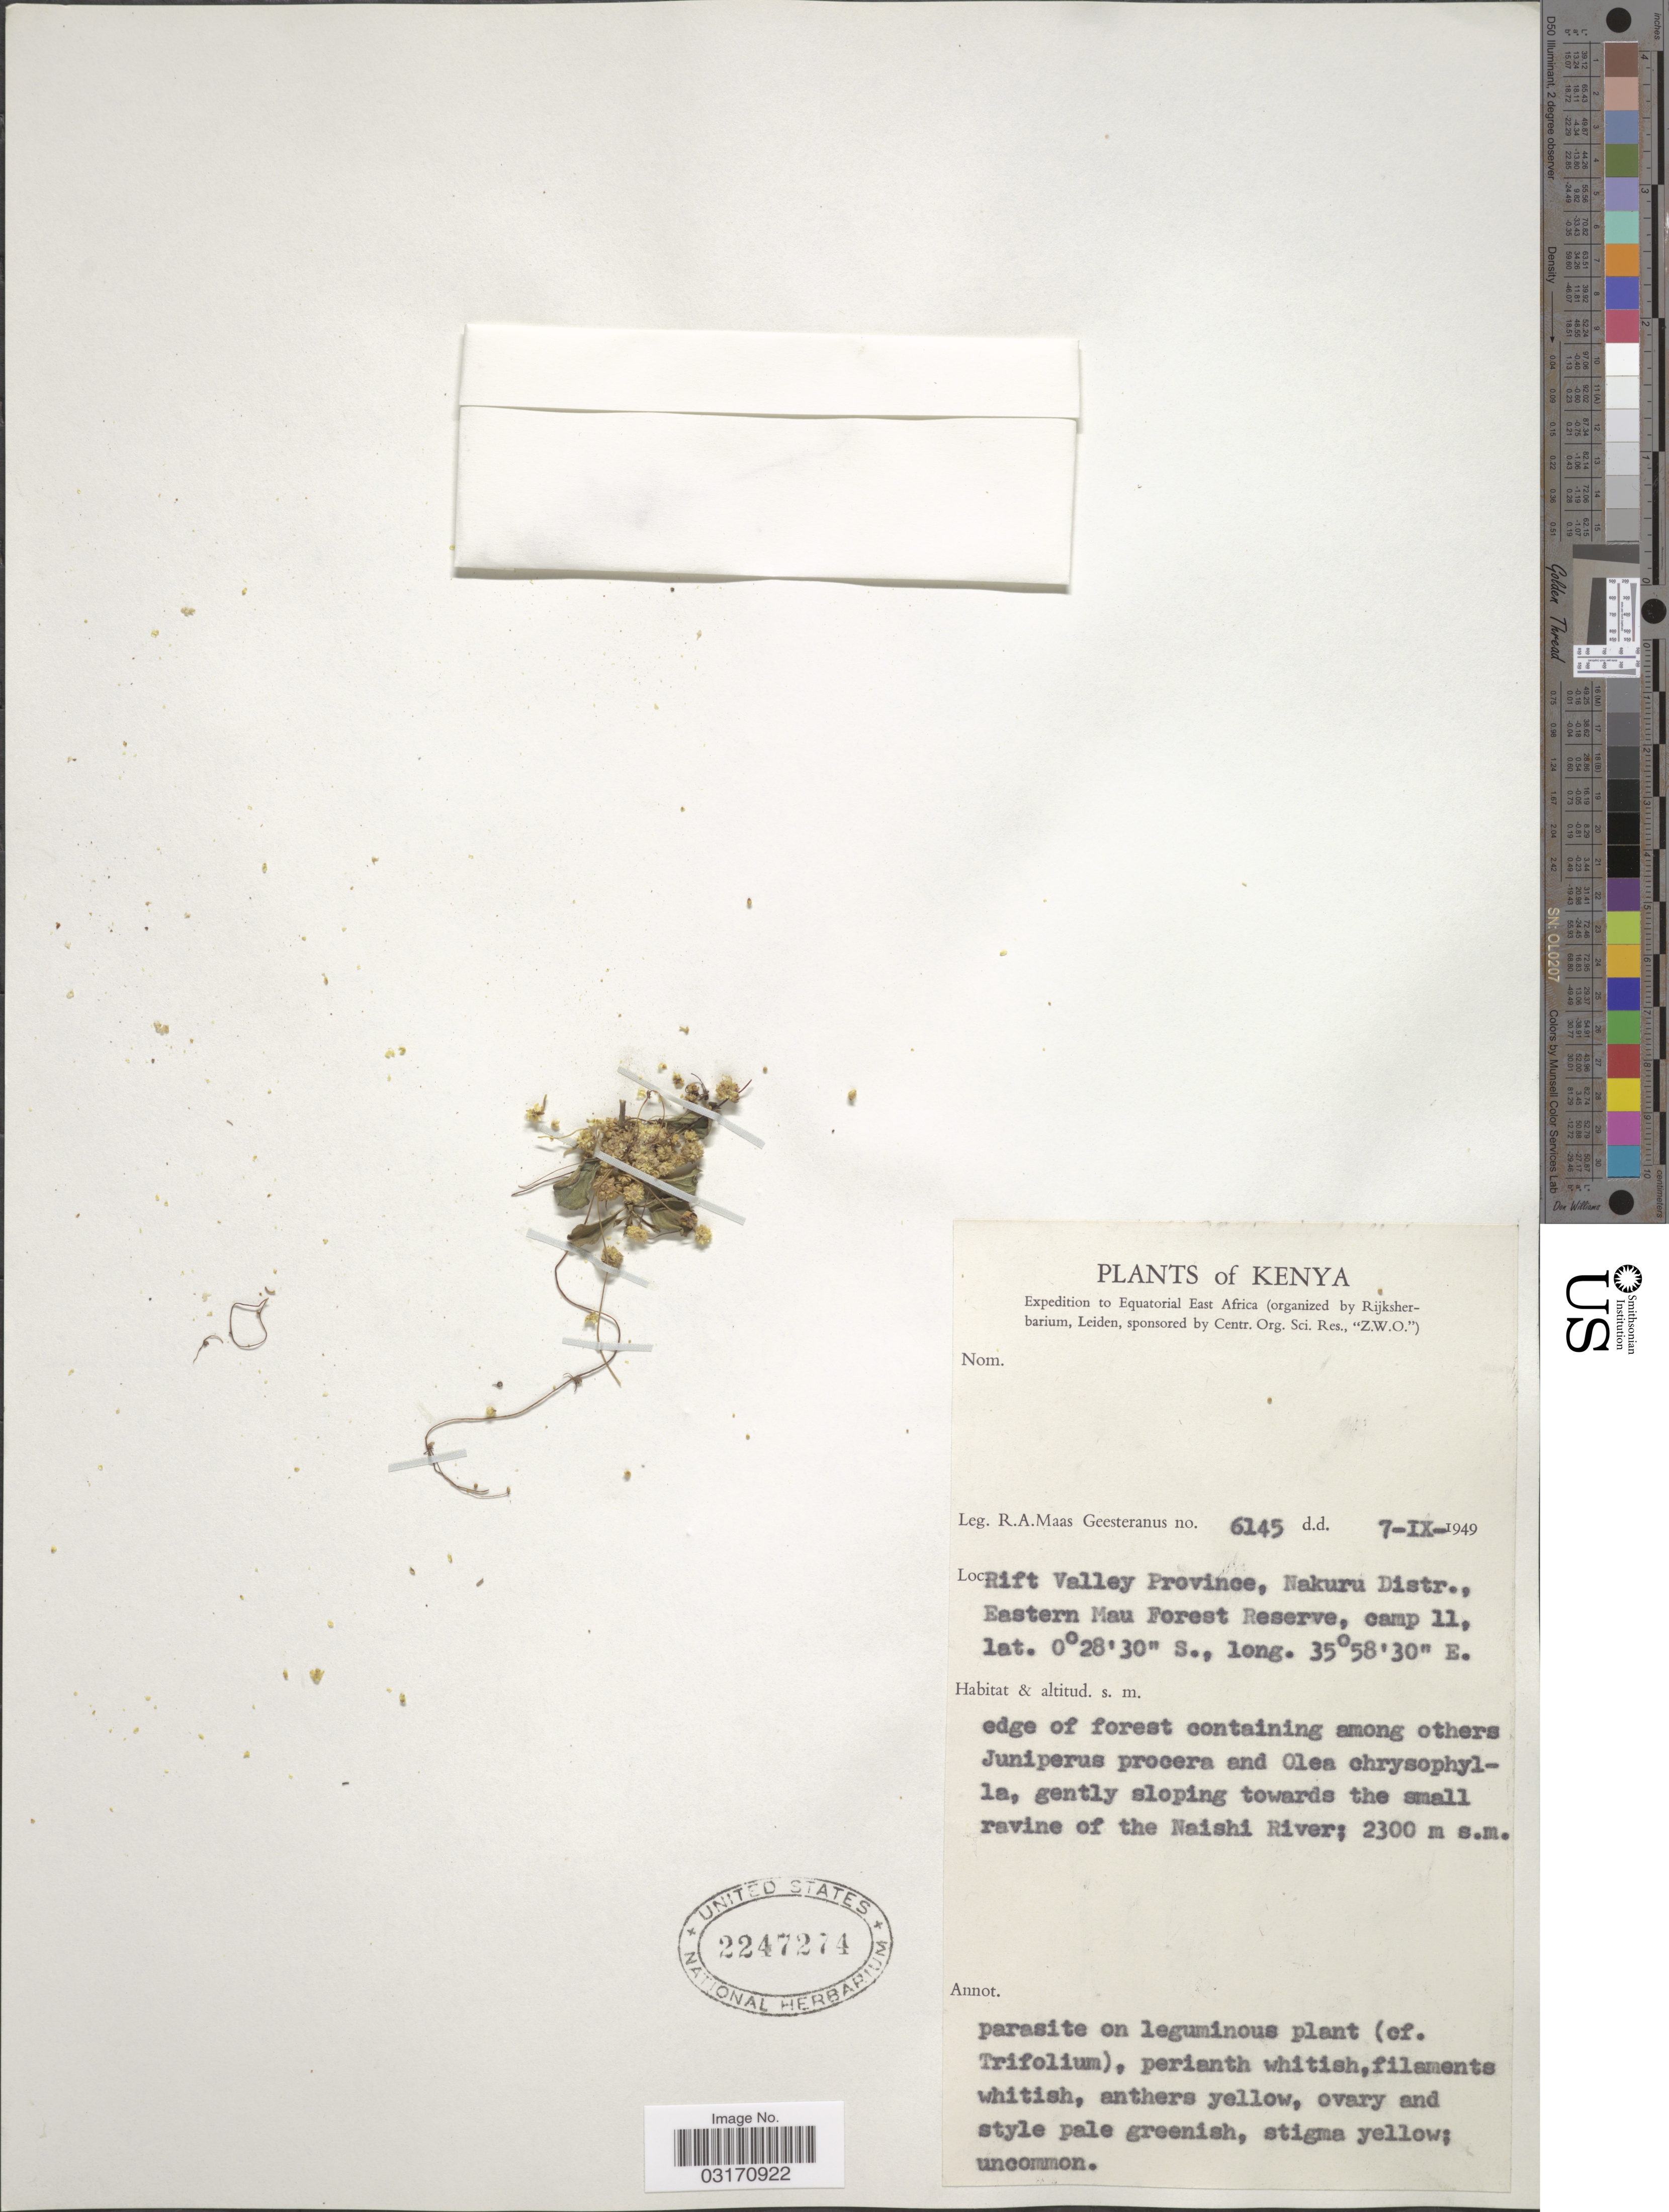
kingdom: Plantae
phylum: Tracheophyta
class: Magnoliopsida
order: Solanales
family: Convolvulaceae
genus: Cuscuta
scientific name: Cuscuta sp.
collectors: R. A. Maas Geesteranus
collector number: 6145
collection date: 1949-09-07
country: Kenya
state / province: Nakuru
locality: Rift Valley Province, Nakuru Distr., Eastern Mau Forest Reserve, camp 11.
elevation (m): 2300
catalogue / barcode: US 2247274